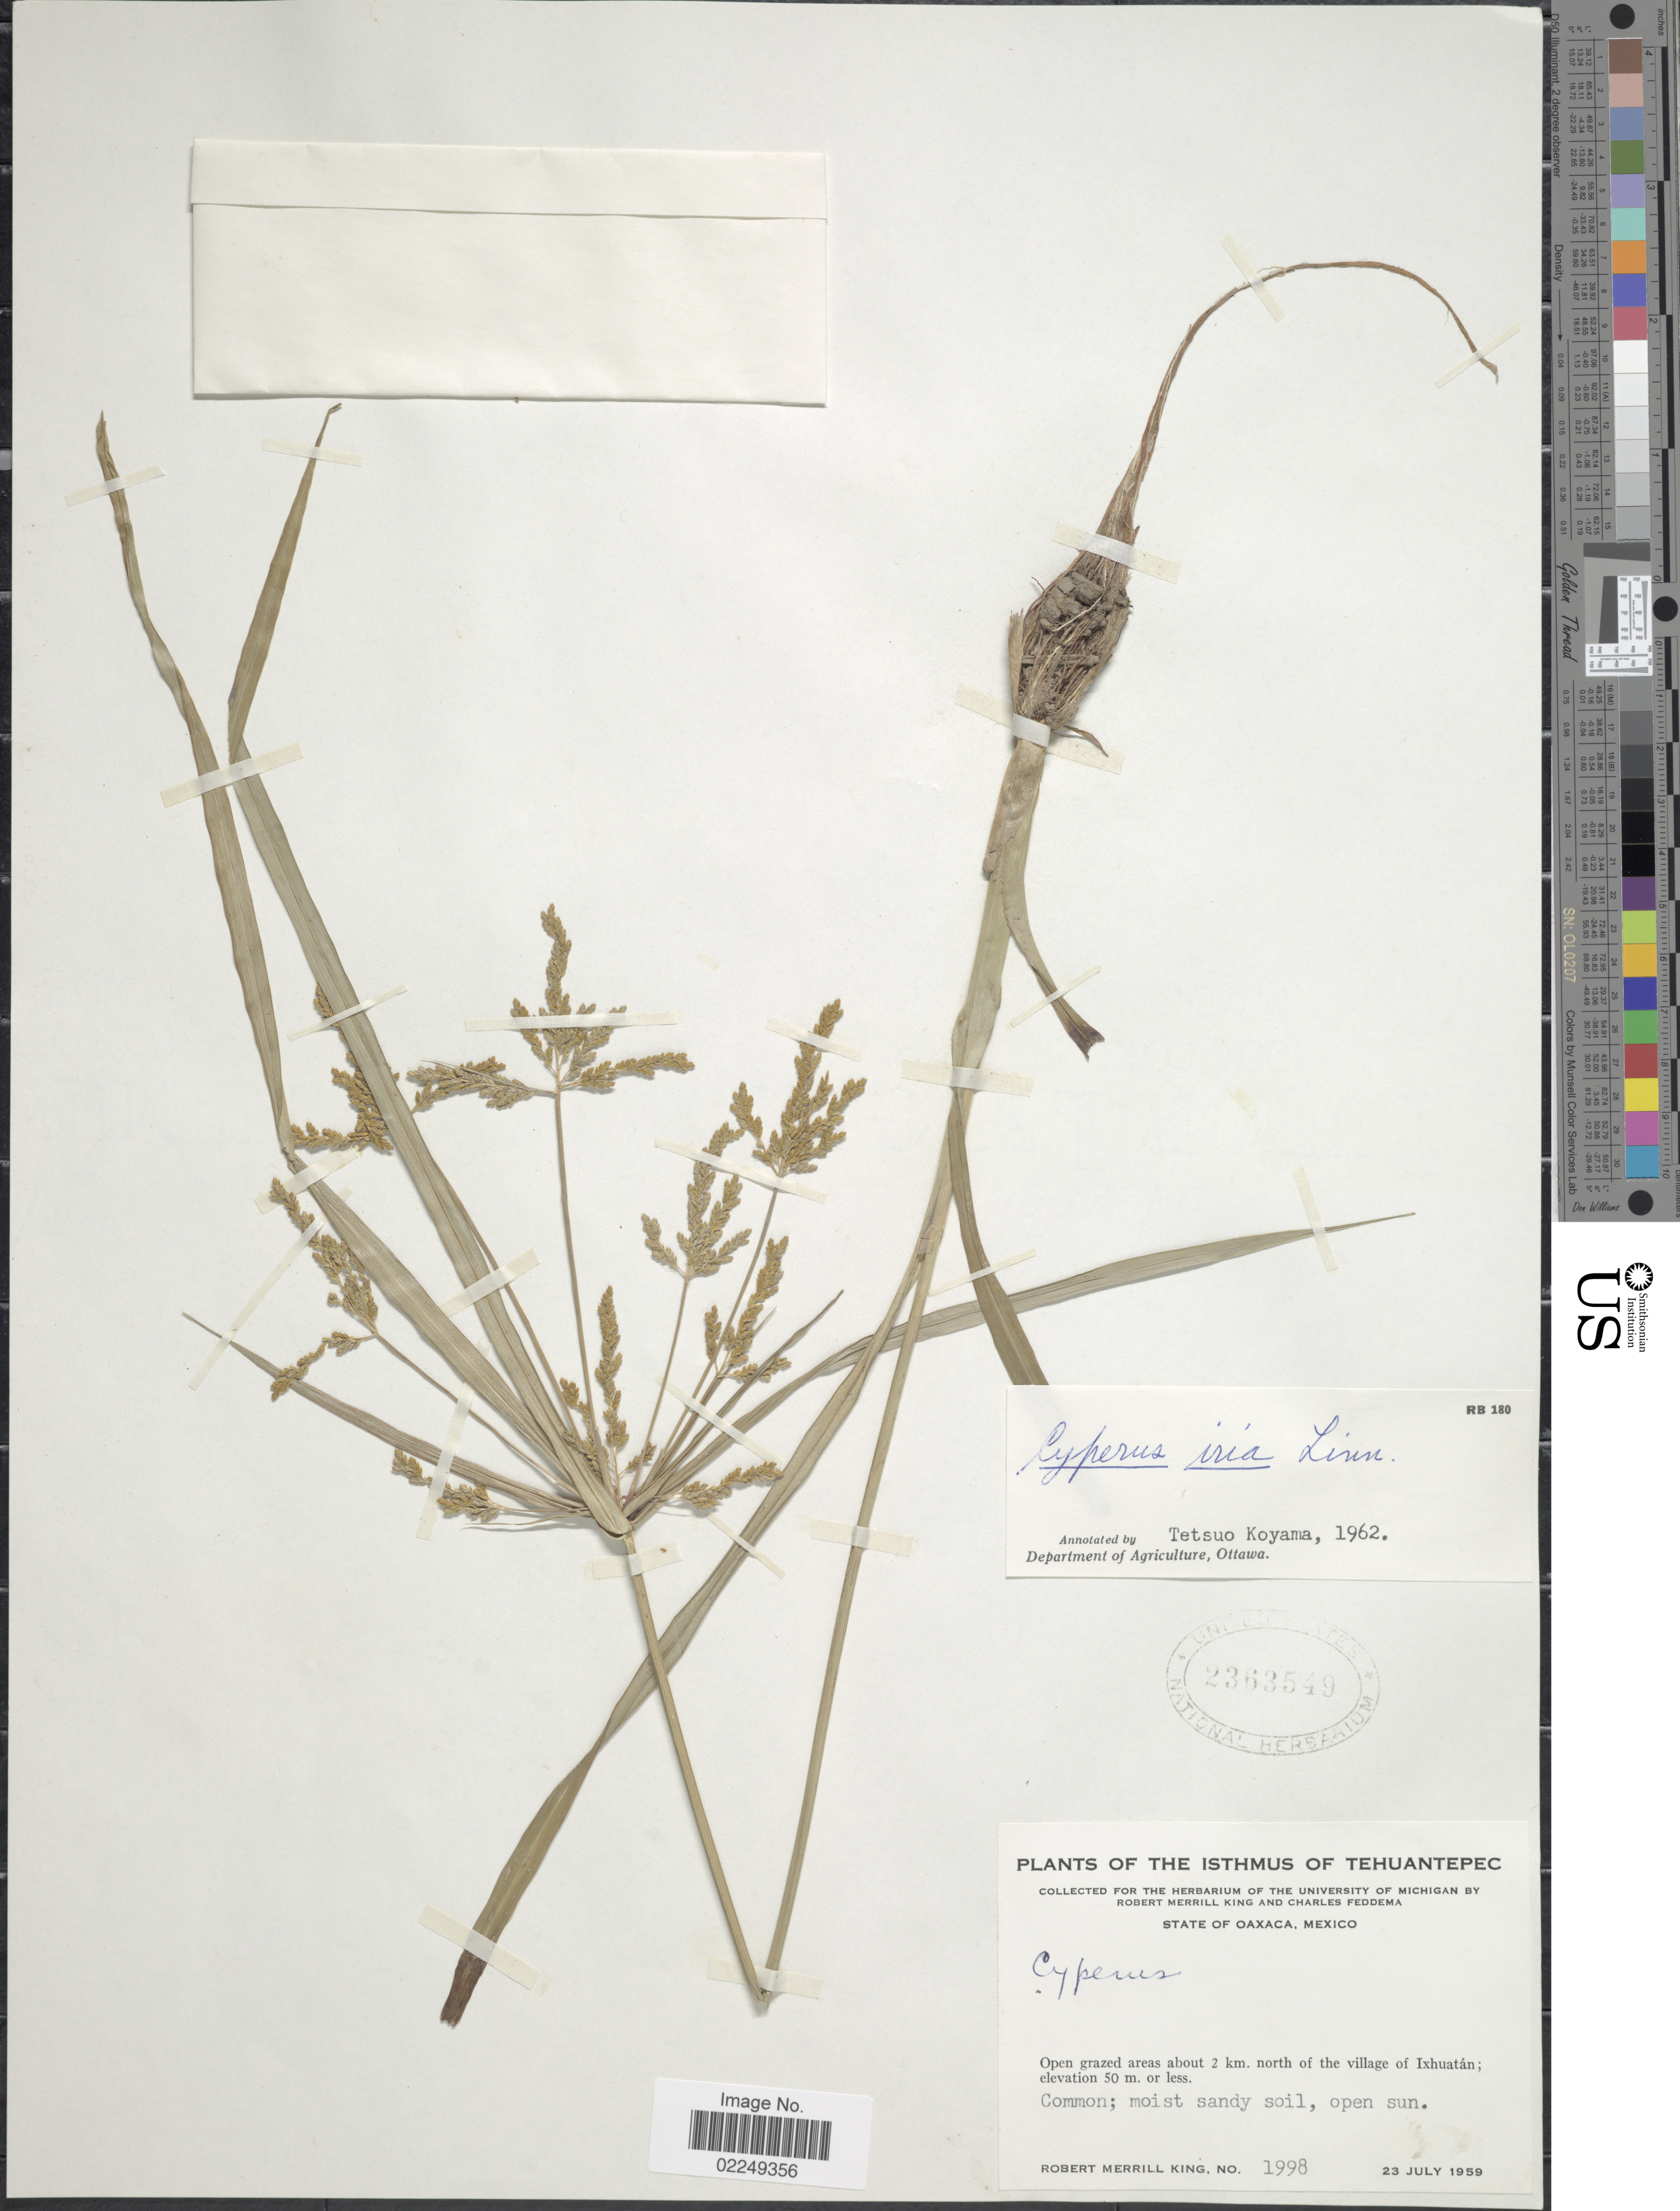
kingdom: Plantae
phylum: Tracheophyta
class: Liliopsida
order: Poales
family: Cyperaceae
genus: Cyperus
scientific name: Cyperus iria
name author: L.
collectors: R. M. King & C. Feddema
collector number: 1998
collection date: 1959-07-23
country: Mexico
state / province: Oaxaca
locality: The Isthmus of Tehuantepec, Open grazed areas about 2 km. north of the village of Ixhuatan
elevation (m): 50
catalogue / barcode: US 2363549